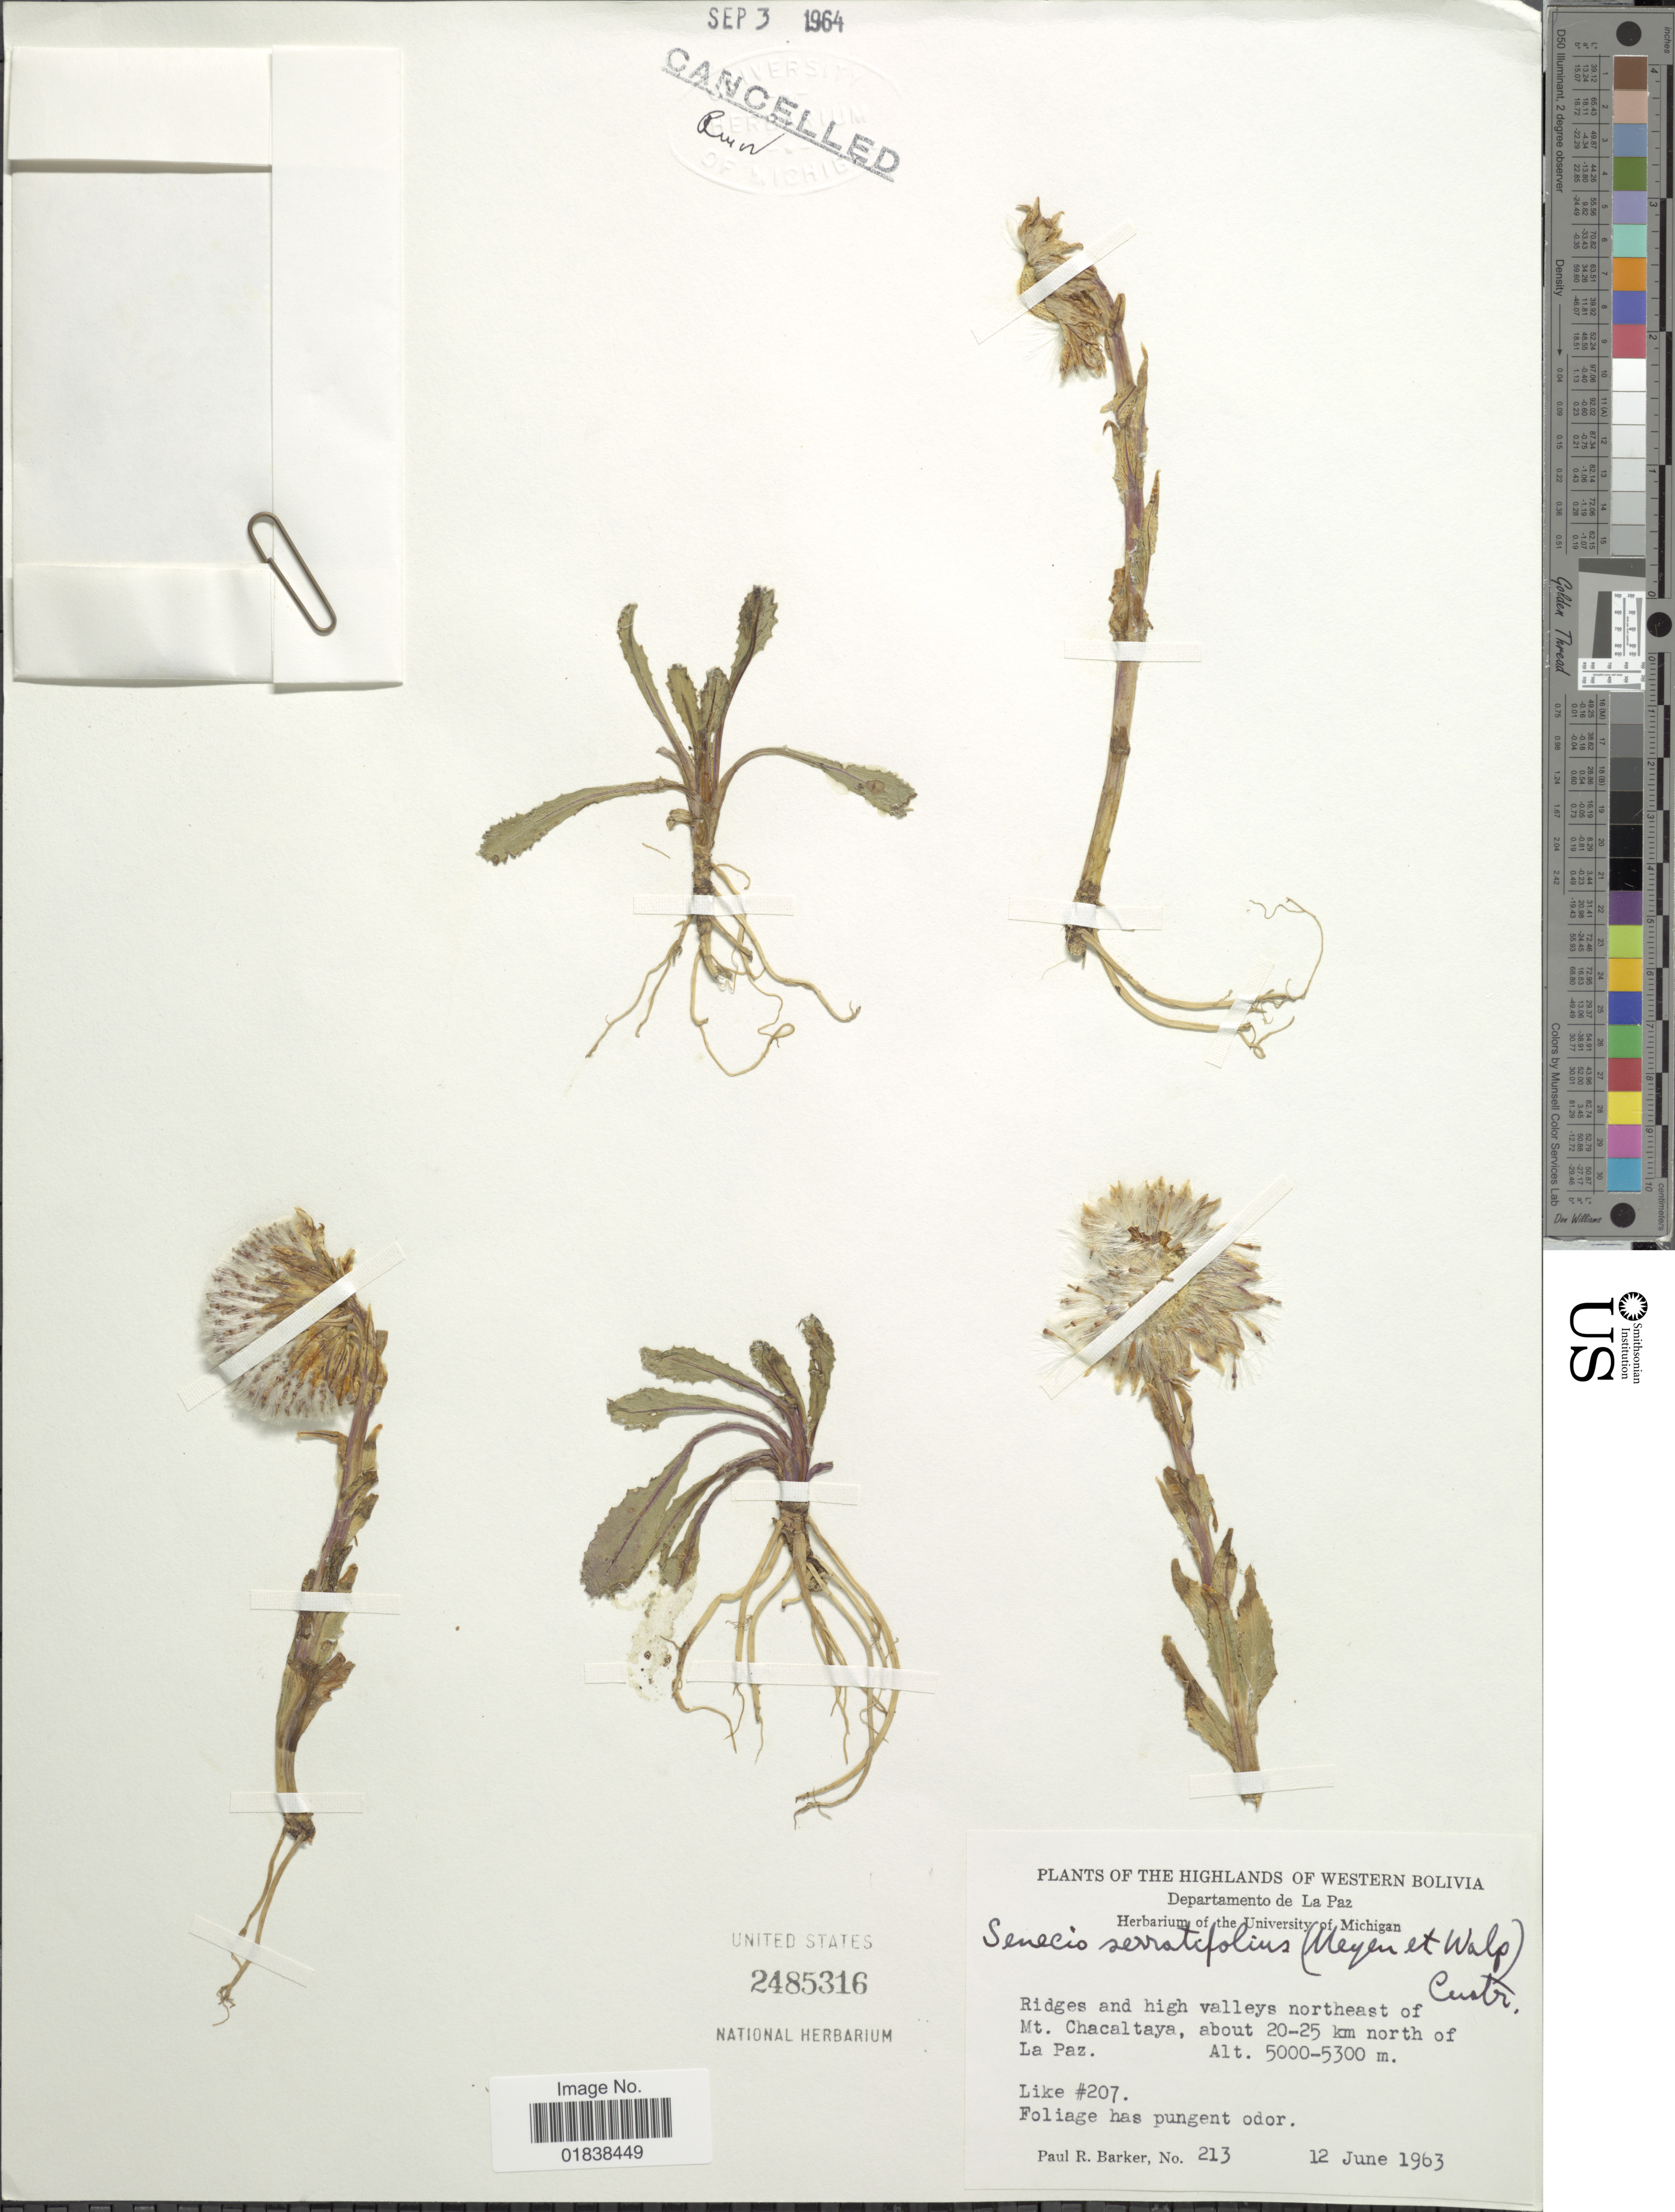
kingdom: Plantae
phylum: Tracheophyta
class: Magnoliopsida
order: Asterales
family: Asteraceae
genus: Senecio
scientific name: Senecio serratifolius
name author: (Meyen & Walp.) Cuatrec.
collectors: P. R. Barker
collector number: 213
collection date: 1963-06-12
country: Bolivia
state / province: La Paz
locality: Highlands of Western Bolivia, northeast of Mt. Chacaltaya, about 20-25 km north of La Paz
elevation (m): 5000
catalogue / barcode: US 2485316